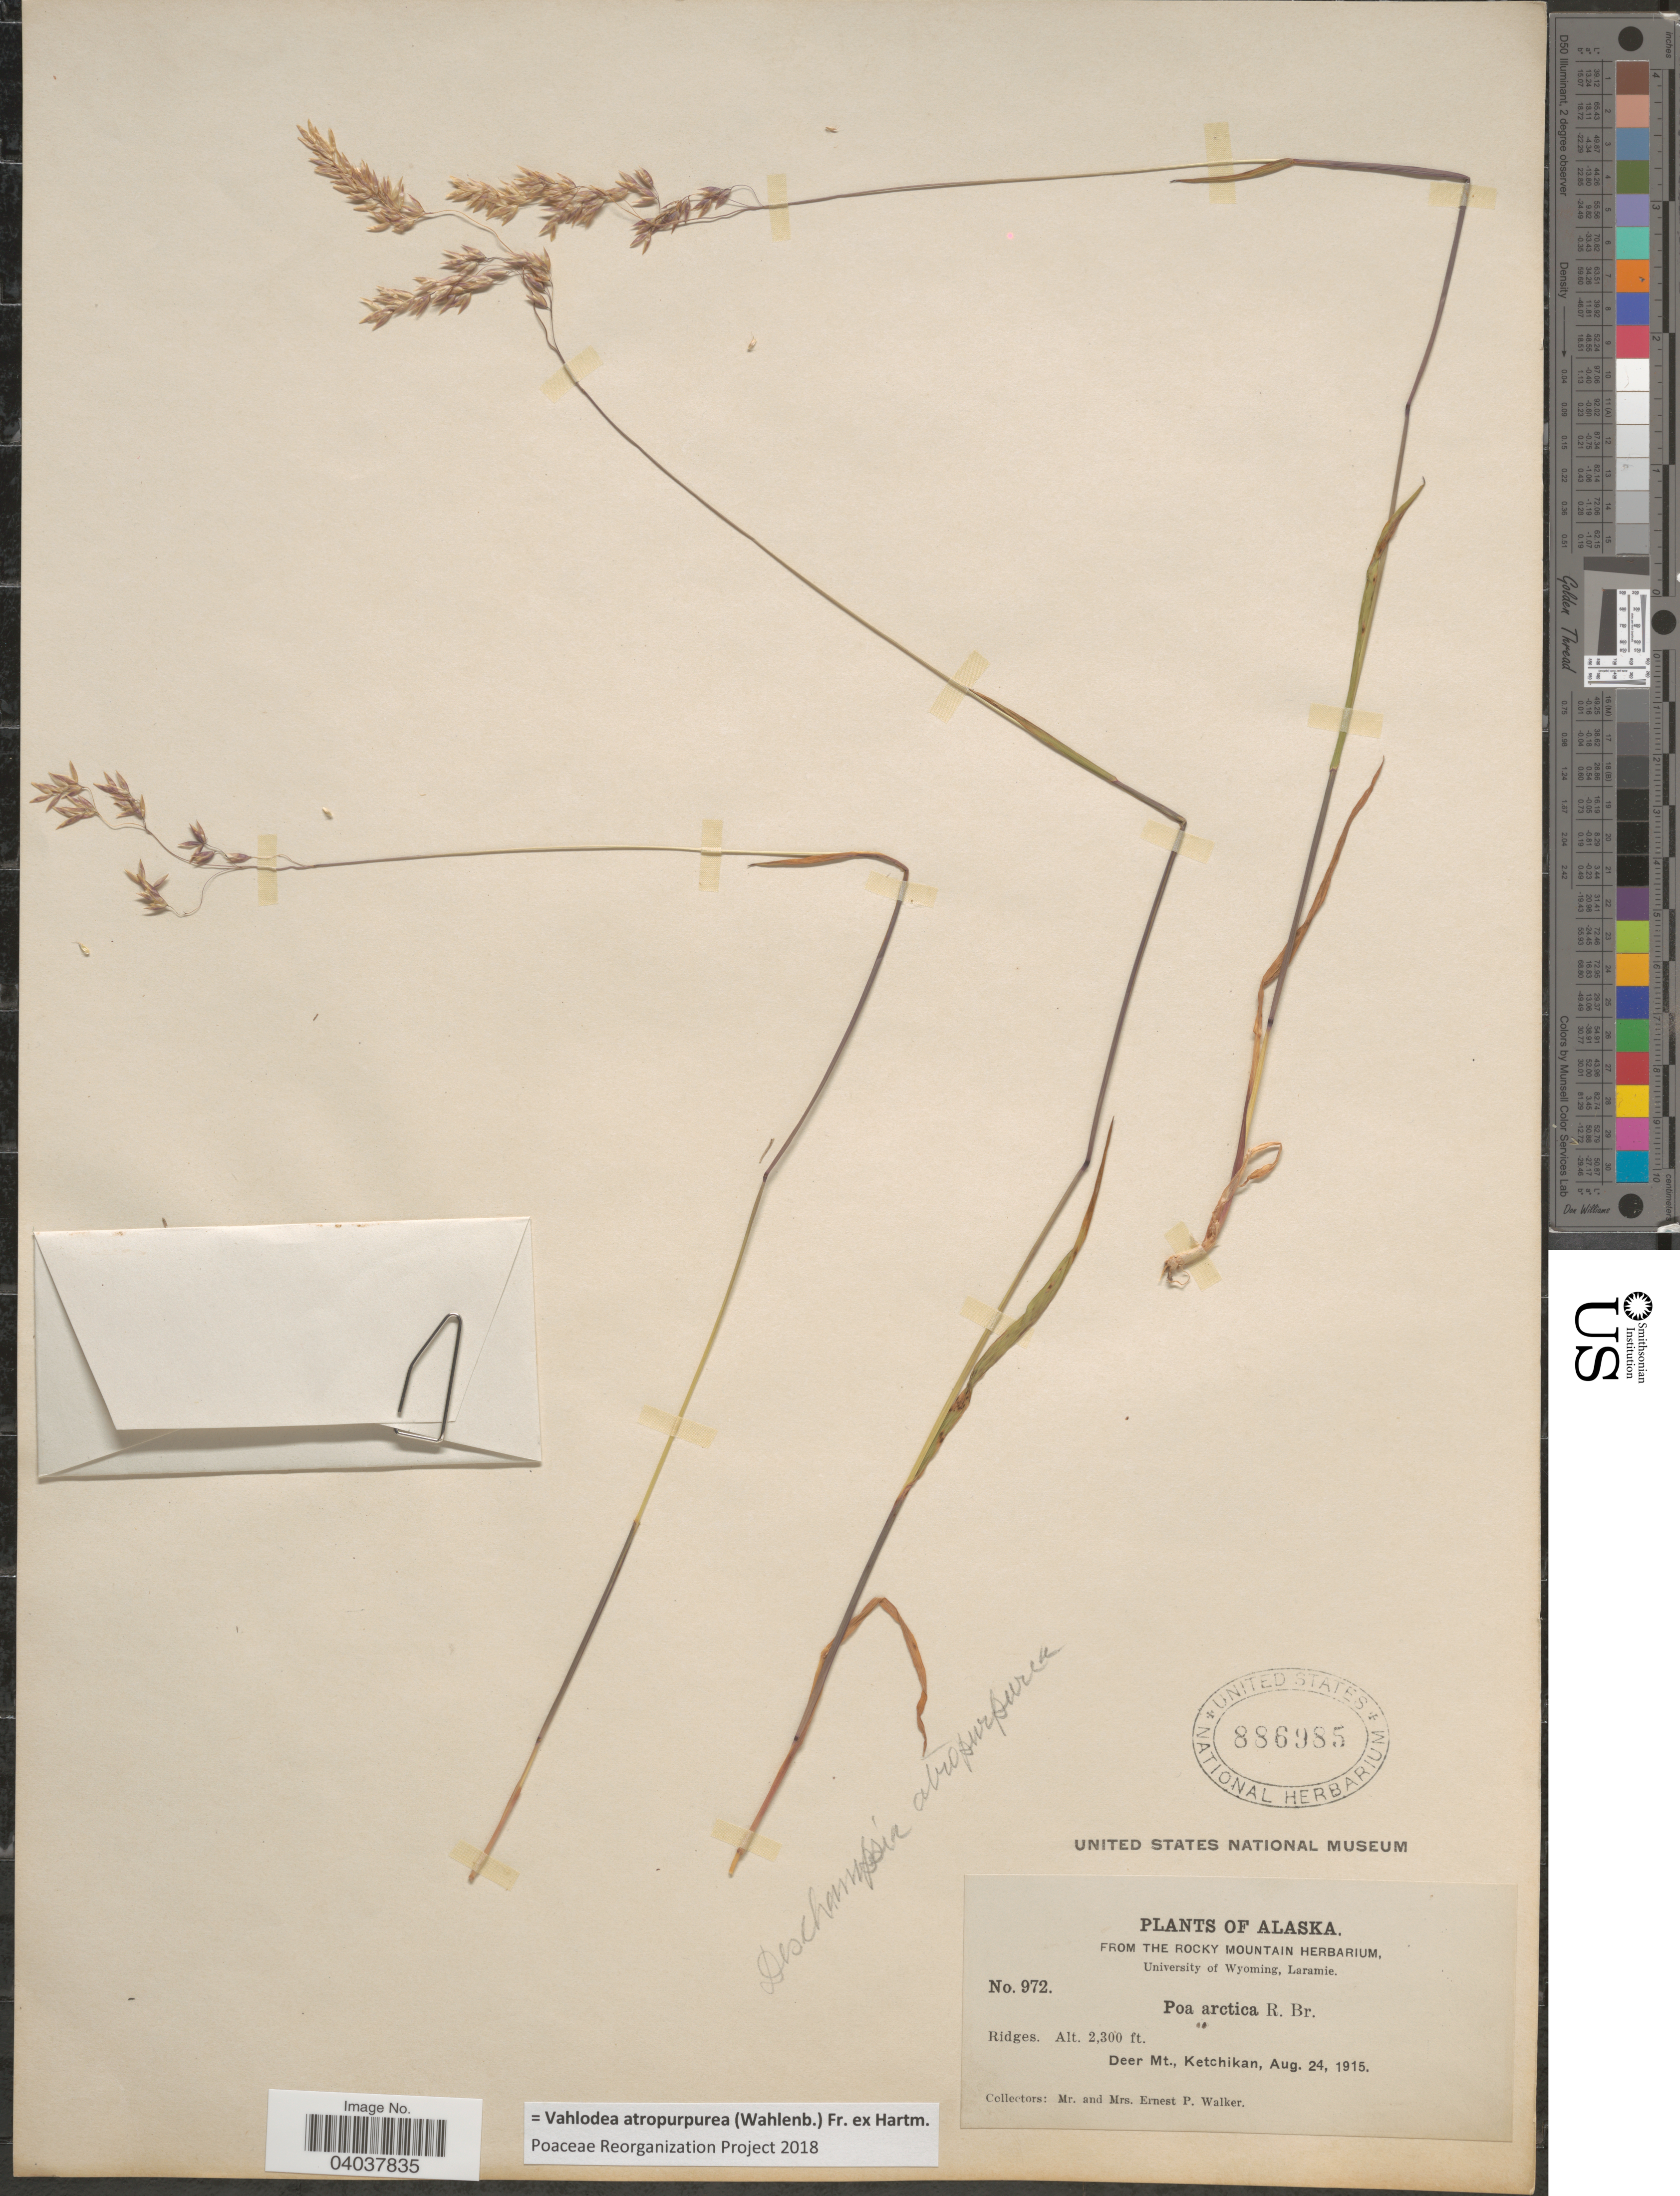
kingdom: Plantae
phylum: Tracheophyta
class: Liliopsida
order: Poales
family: Poaceae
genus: Vahlodea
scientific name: Vahlodea atropurpurea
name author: (Wahlenb.) Fr. ex Hartm.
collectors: E. P. Walker & E. Walker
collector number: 972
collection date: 1915-08-24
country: United States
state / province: Alaska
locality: Deer Mt., Ketchikan.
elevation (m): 701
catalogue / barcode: US 886985